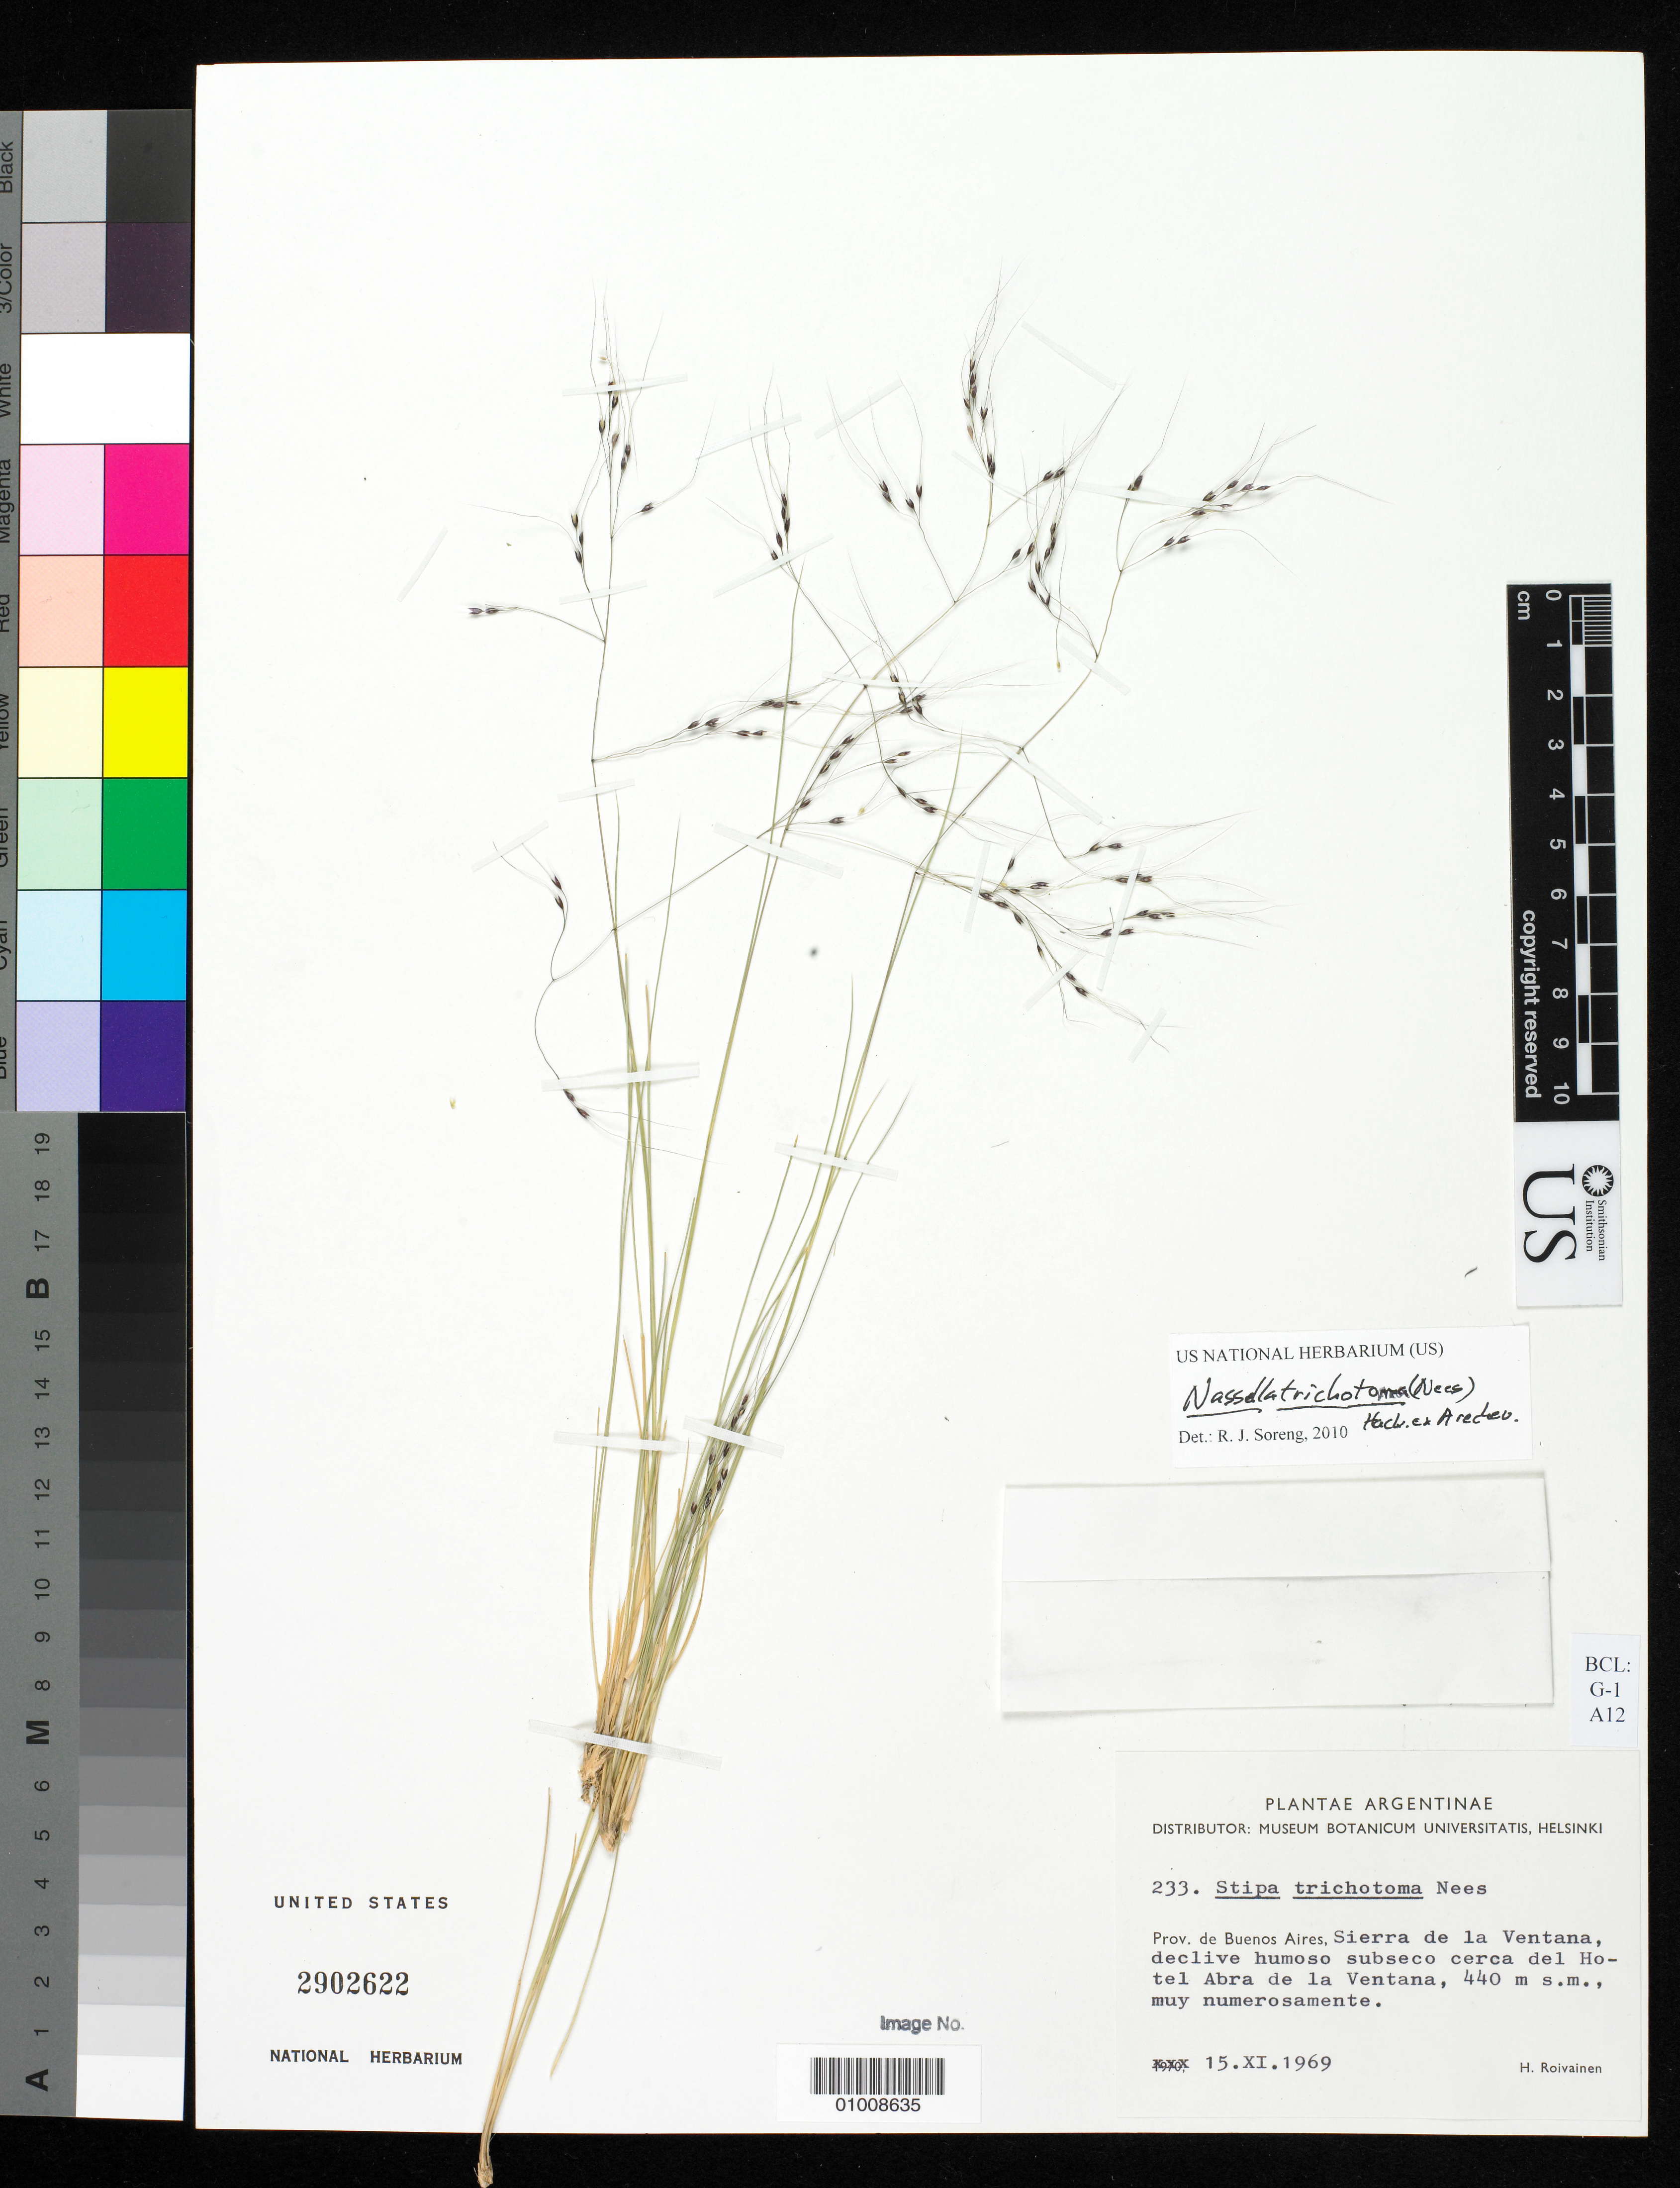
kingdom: Plantae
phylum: Tracheophyta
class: Liliopsida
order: Poales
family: Poaceae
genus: Nassella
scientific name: Nassella trichotoma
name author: (Ness) Hack. ex Arechav.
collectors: H. Roivainen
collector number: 233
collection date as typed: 15 Nov 1969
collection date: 1969-11-15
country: Argentina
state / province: Buenos Aires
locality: Sierra de la Ventana, Cerca del Hotel Abra de la Ventana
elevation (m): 440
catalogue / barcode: US 2902622